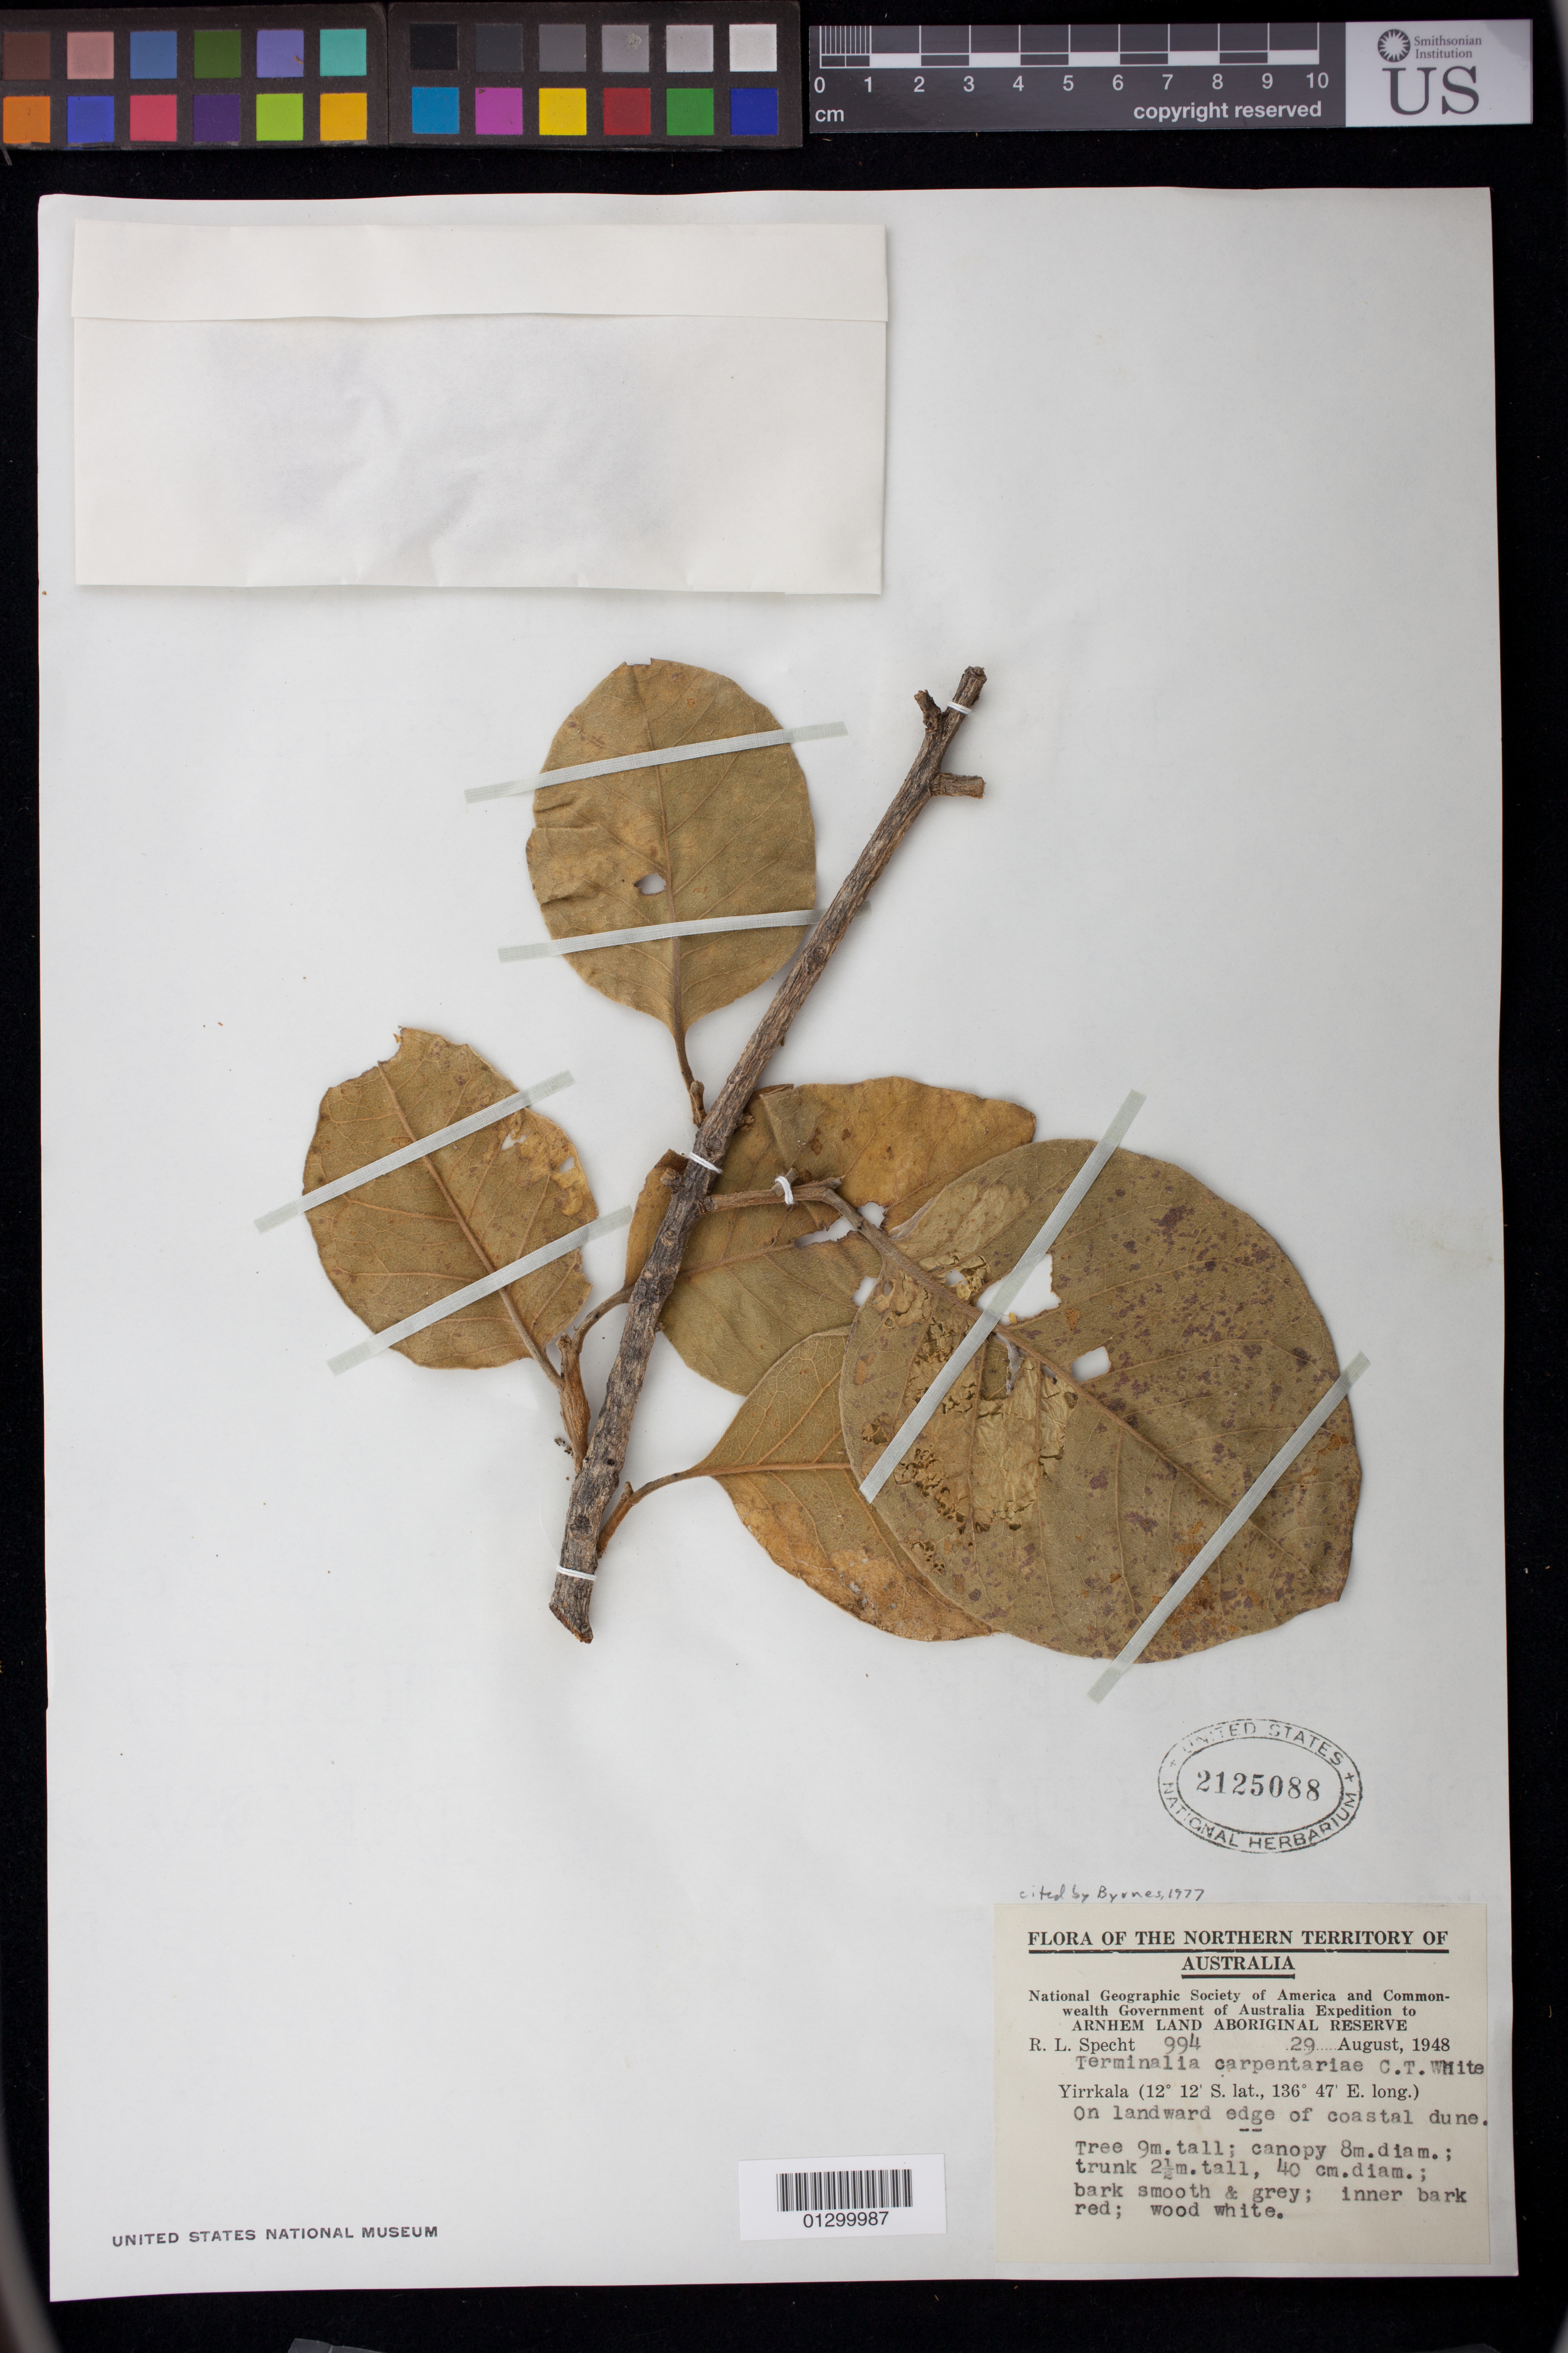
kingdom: Plantae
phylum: Tracheophyta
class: Magnoliopsida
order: Myrtales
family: Combretaceae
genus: Terminalia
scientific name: Terminalia carpentariae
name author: C.T. White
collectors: R. L. Specht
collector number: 994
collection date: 1948-08-29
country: Australia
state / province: Northern Territory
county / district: East Arnhem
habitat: On landward edge of coastal dune.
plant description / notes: Tree 9 m. tall; canopy 8 m. diam.; trunk 2.5 tall, 40 cm. diam.; bark smooth and grey; inner bark red; wood white.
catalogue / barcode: US 2125088